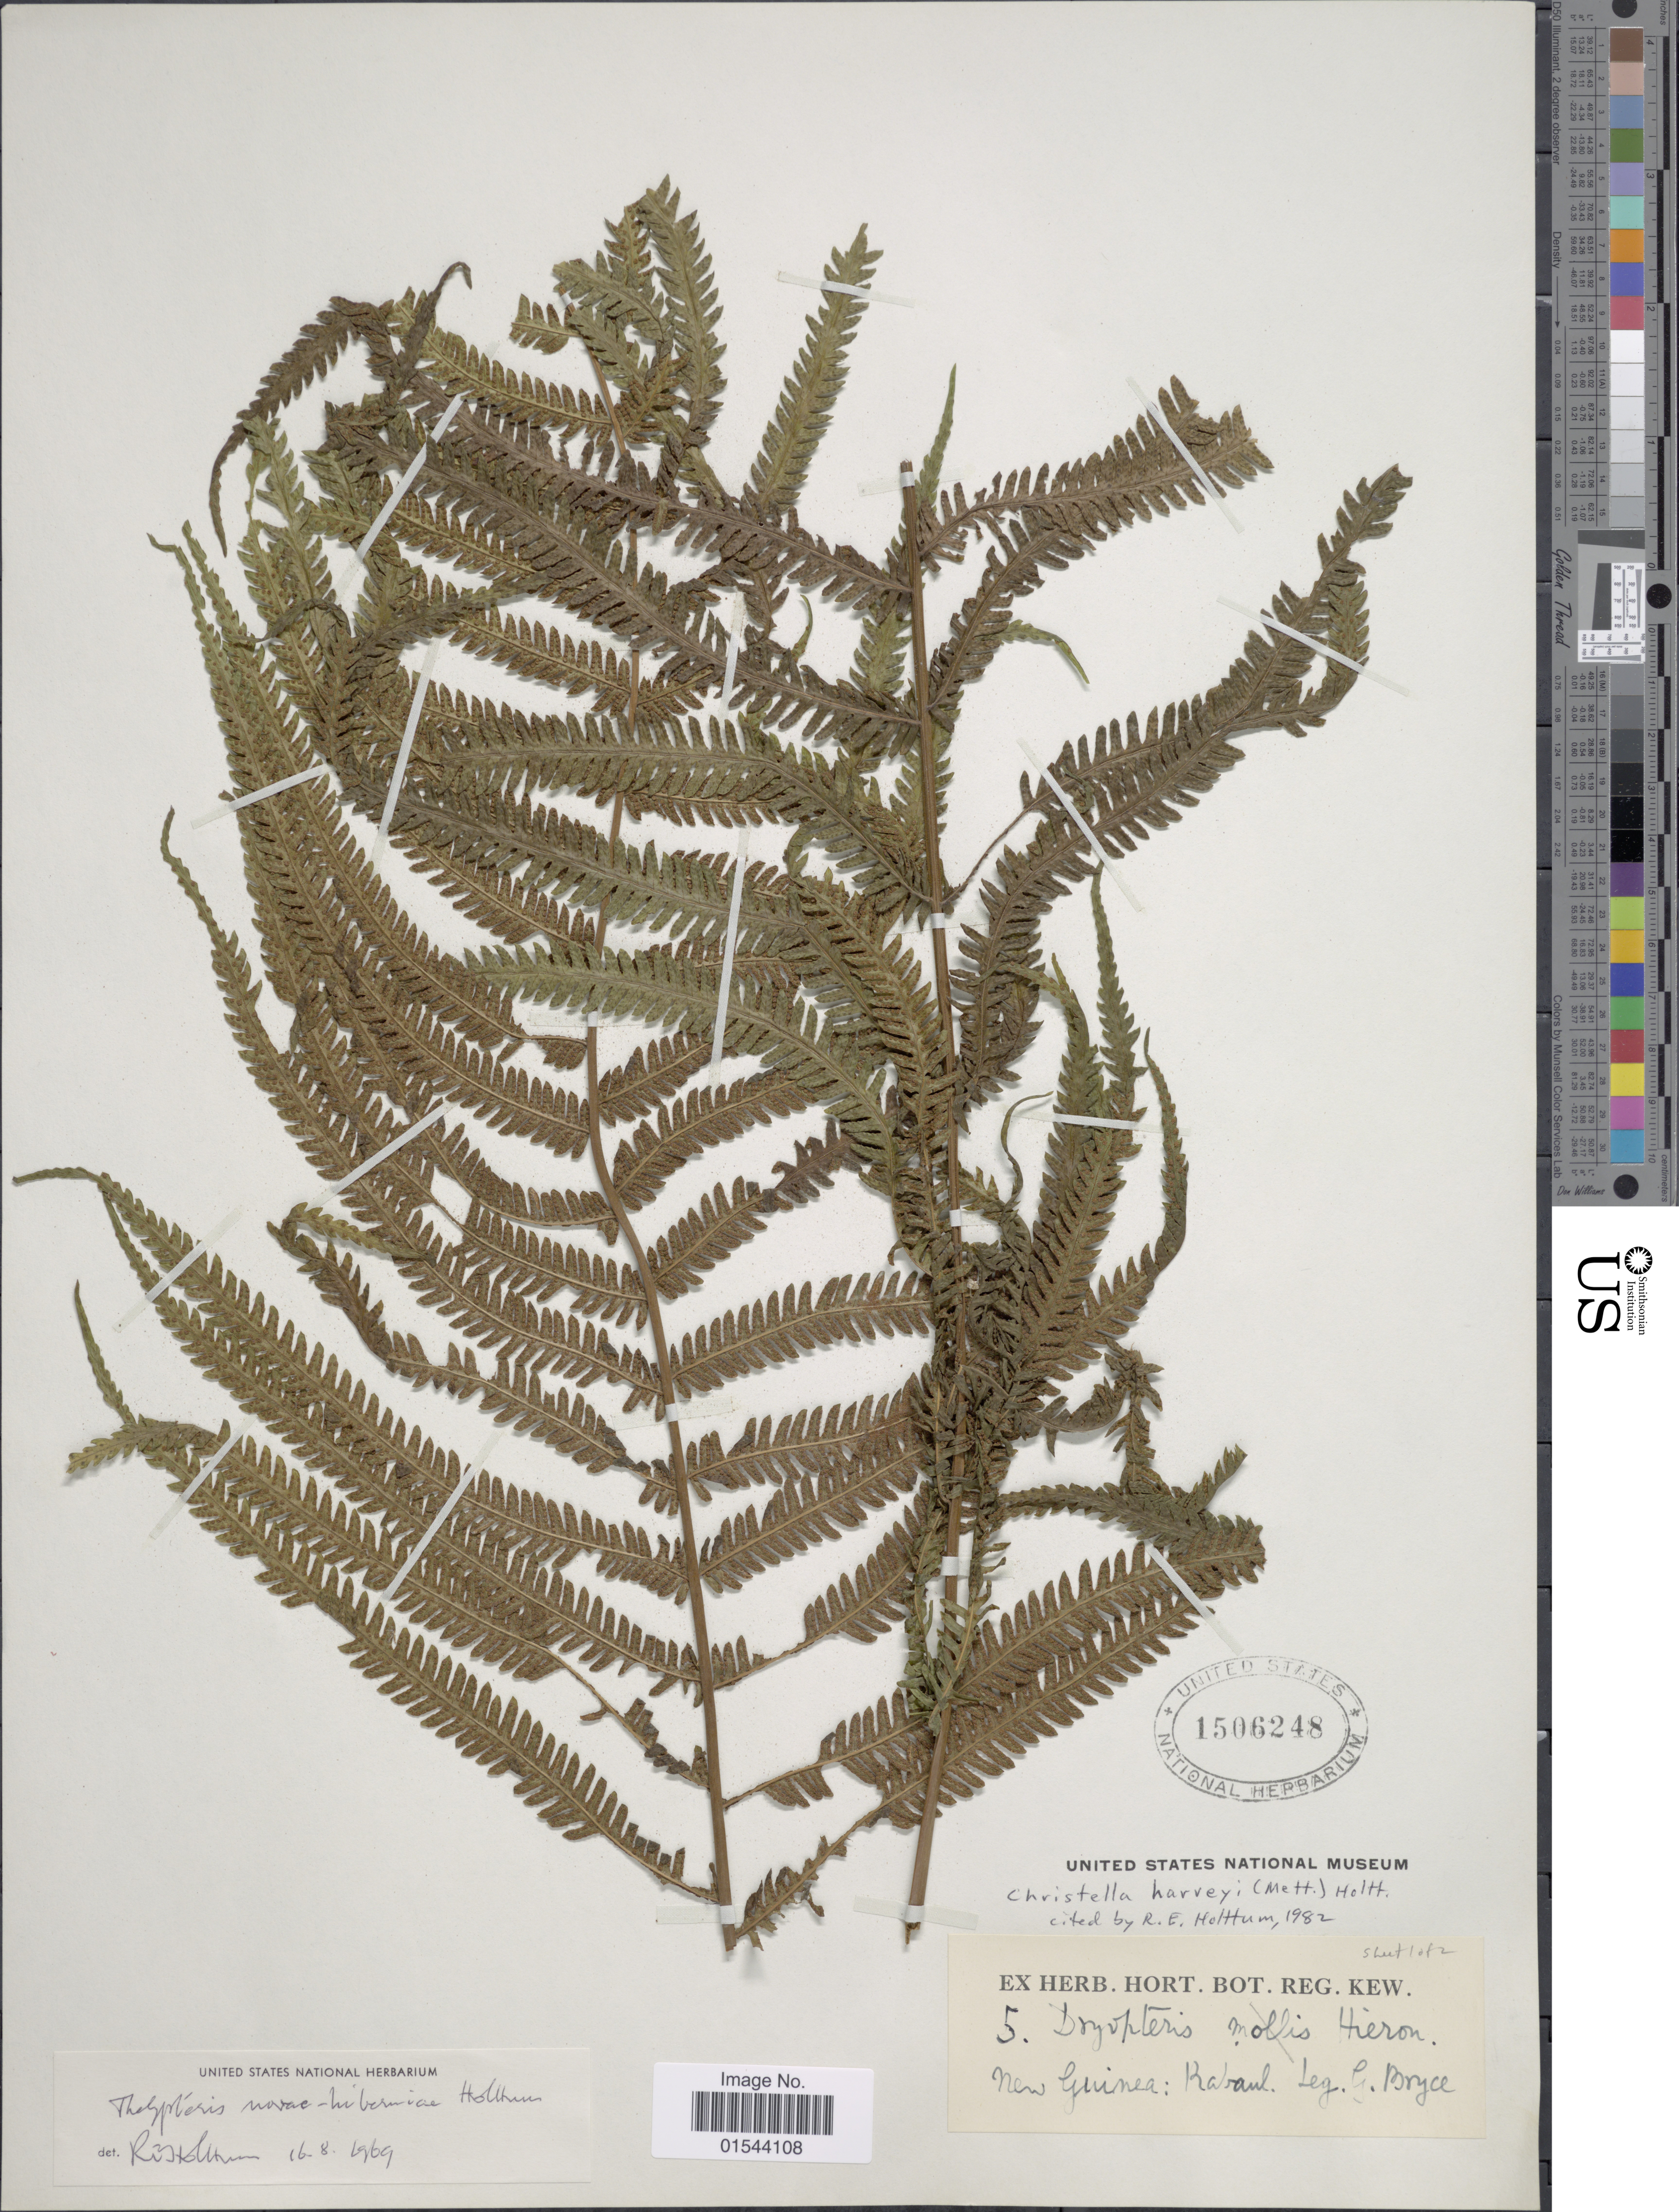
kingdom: Plantae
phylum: Tracheophyta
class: Polypodiopsida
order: Polypodiales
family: Thelypteridaceae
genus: Christella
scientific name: Christella harveyi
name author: (Mett.) Holttum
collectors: G. Bryce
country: Papua New Guinea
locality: New Guinea: Rabaul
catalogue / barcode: US 1506248